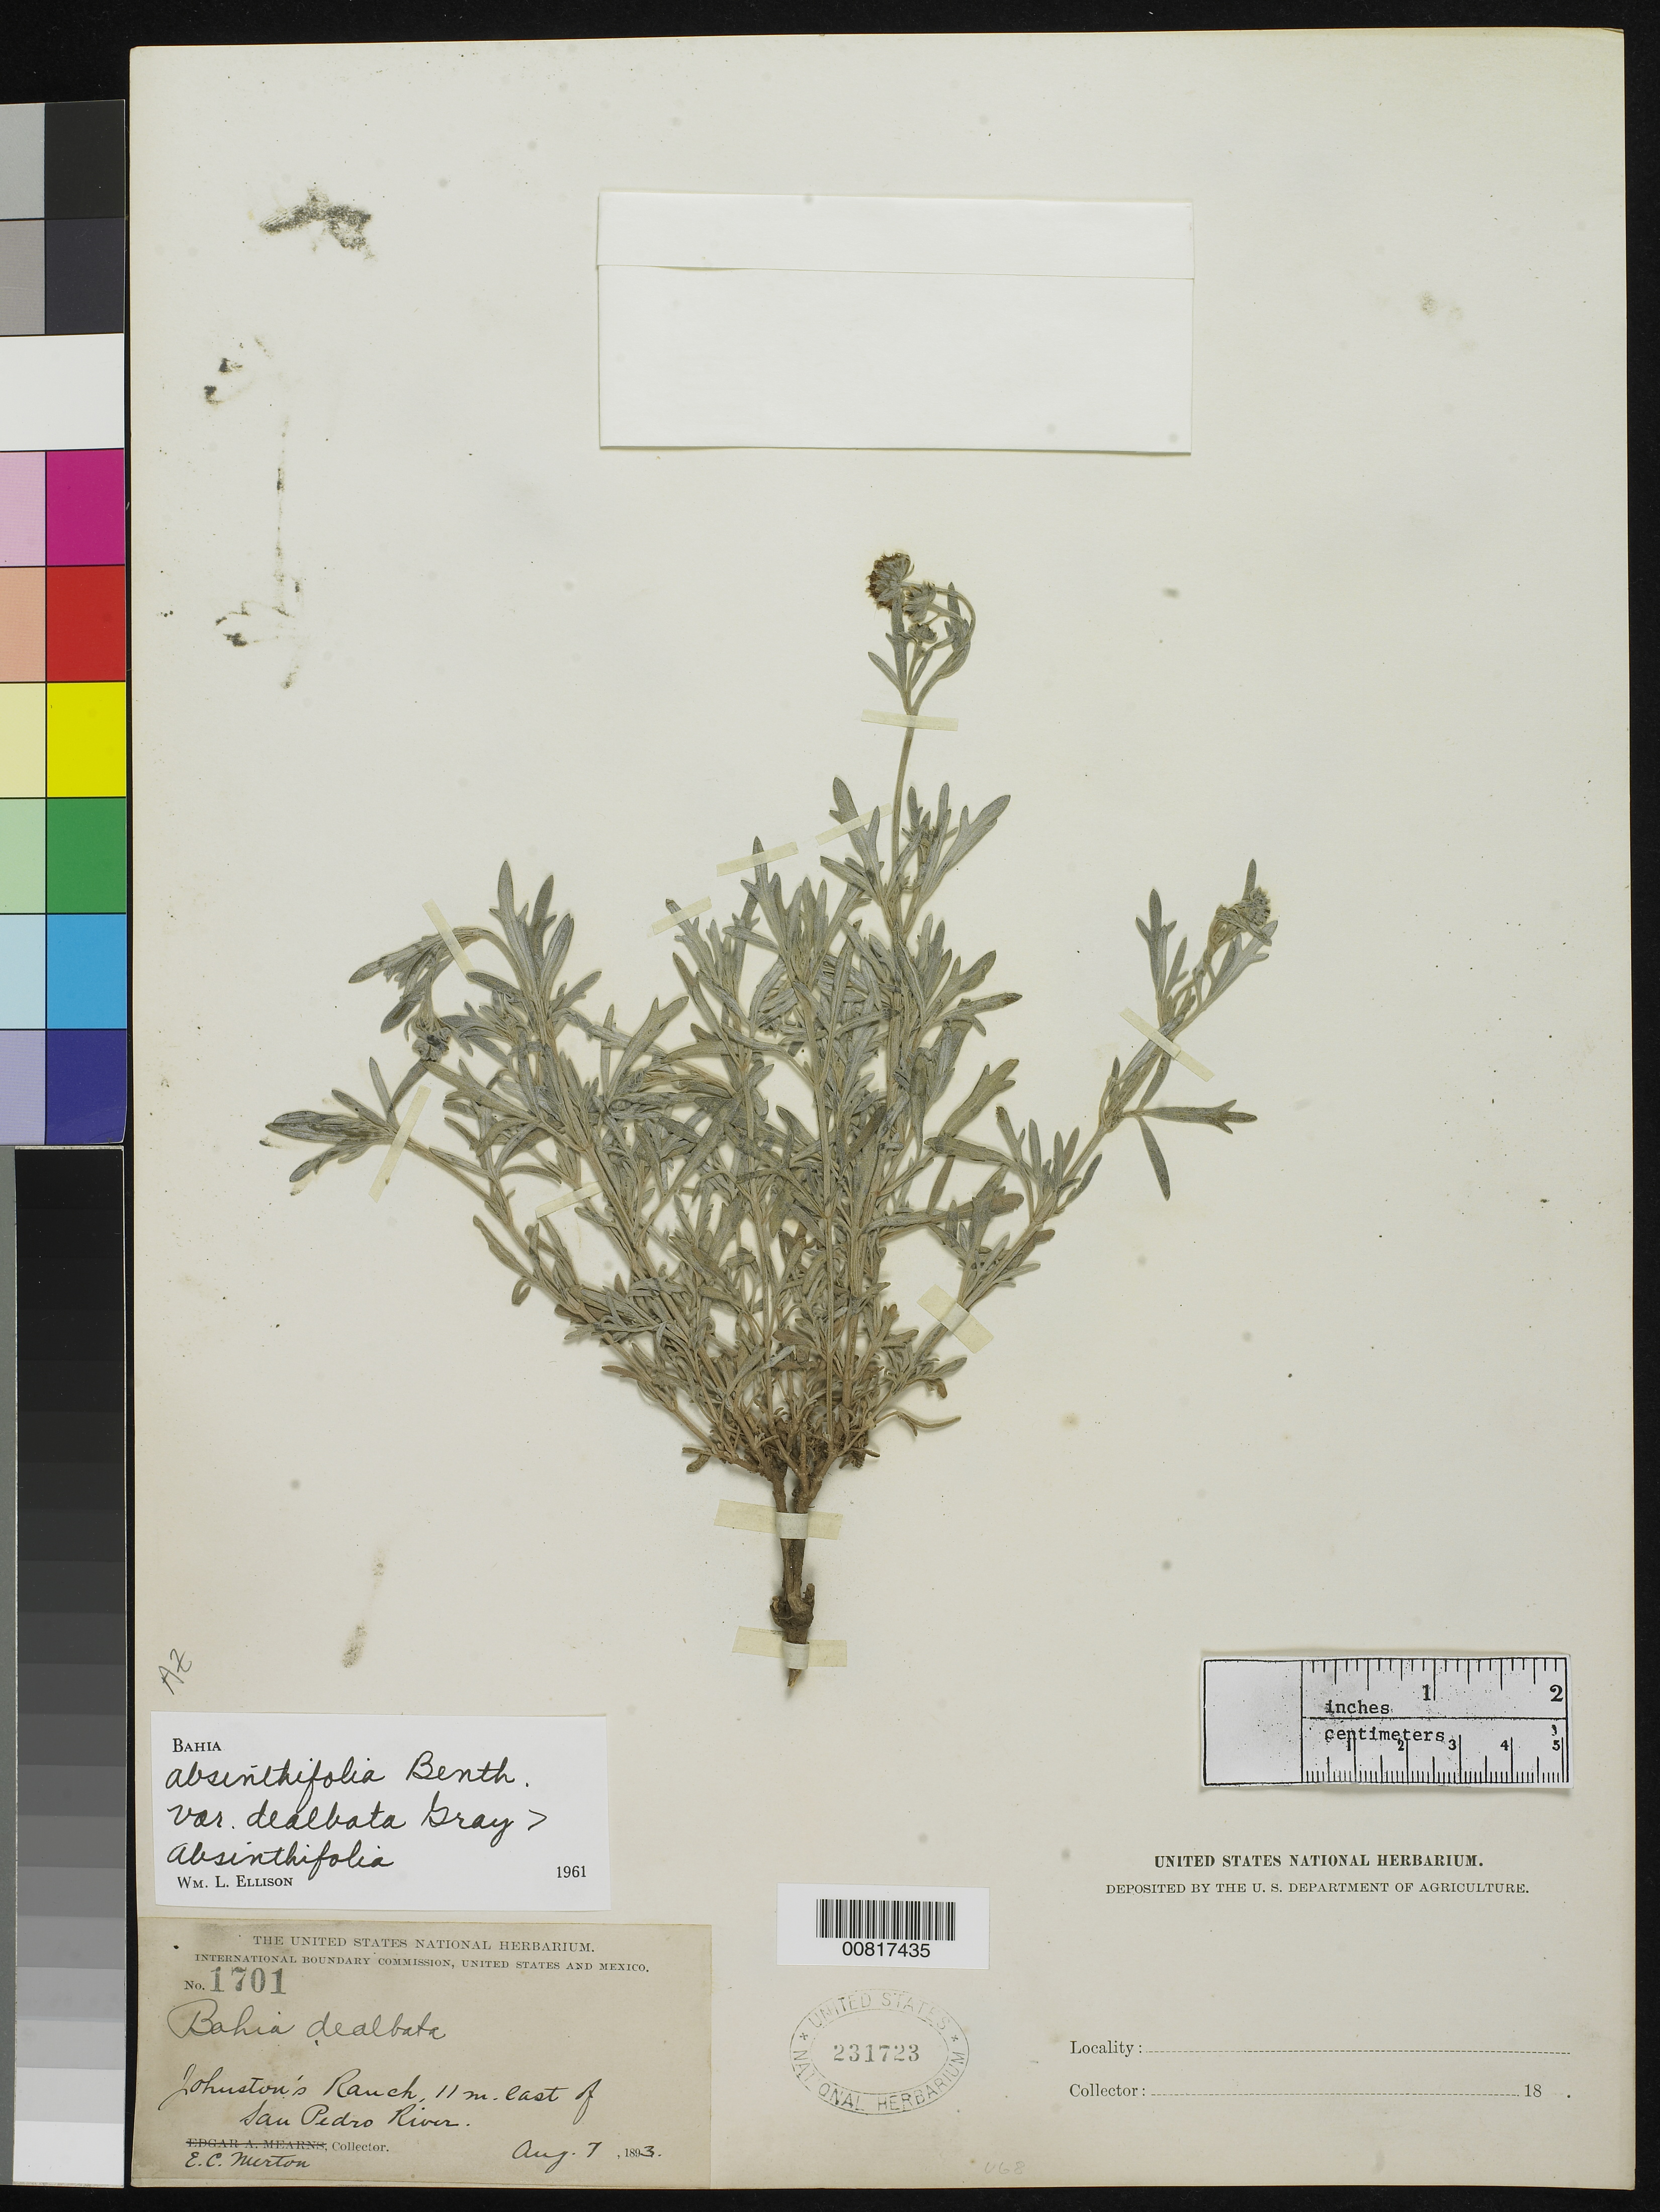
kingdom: Plantae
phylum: Tracheophyta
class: Magnoliopsida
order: Asterales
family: Asteraceae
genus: Bahia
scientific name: Bahia absinthifolia var. dealbata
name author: A. Gray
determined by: Ellison, W. L.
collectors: E. Merton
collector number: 1701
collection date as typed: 07 Aug 1893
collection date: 1893-08-07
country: United States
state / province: Arizona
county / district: Cochise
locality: Johnston's Ranch, 11 mi. E of San Pedro River.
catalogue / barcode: US 231723